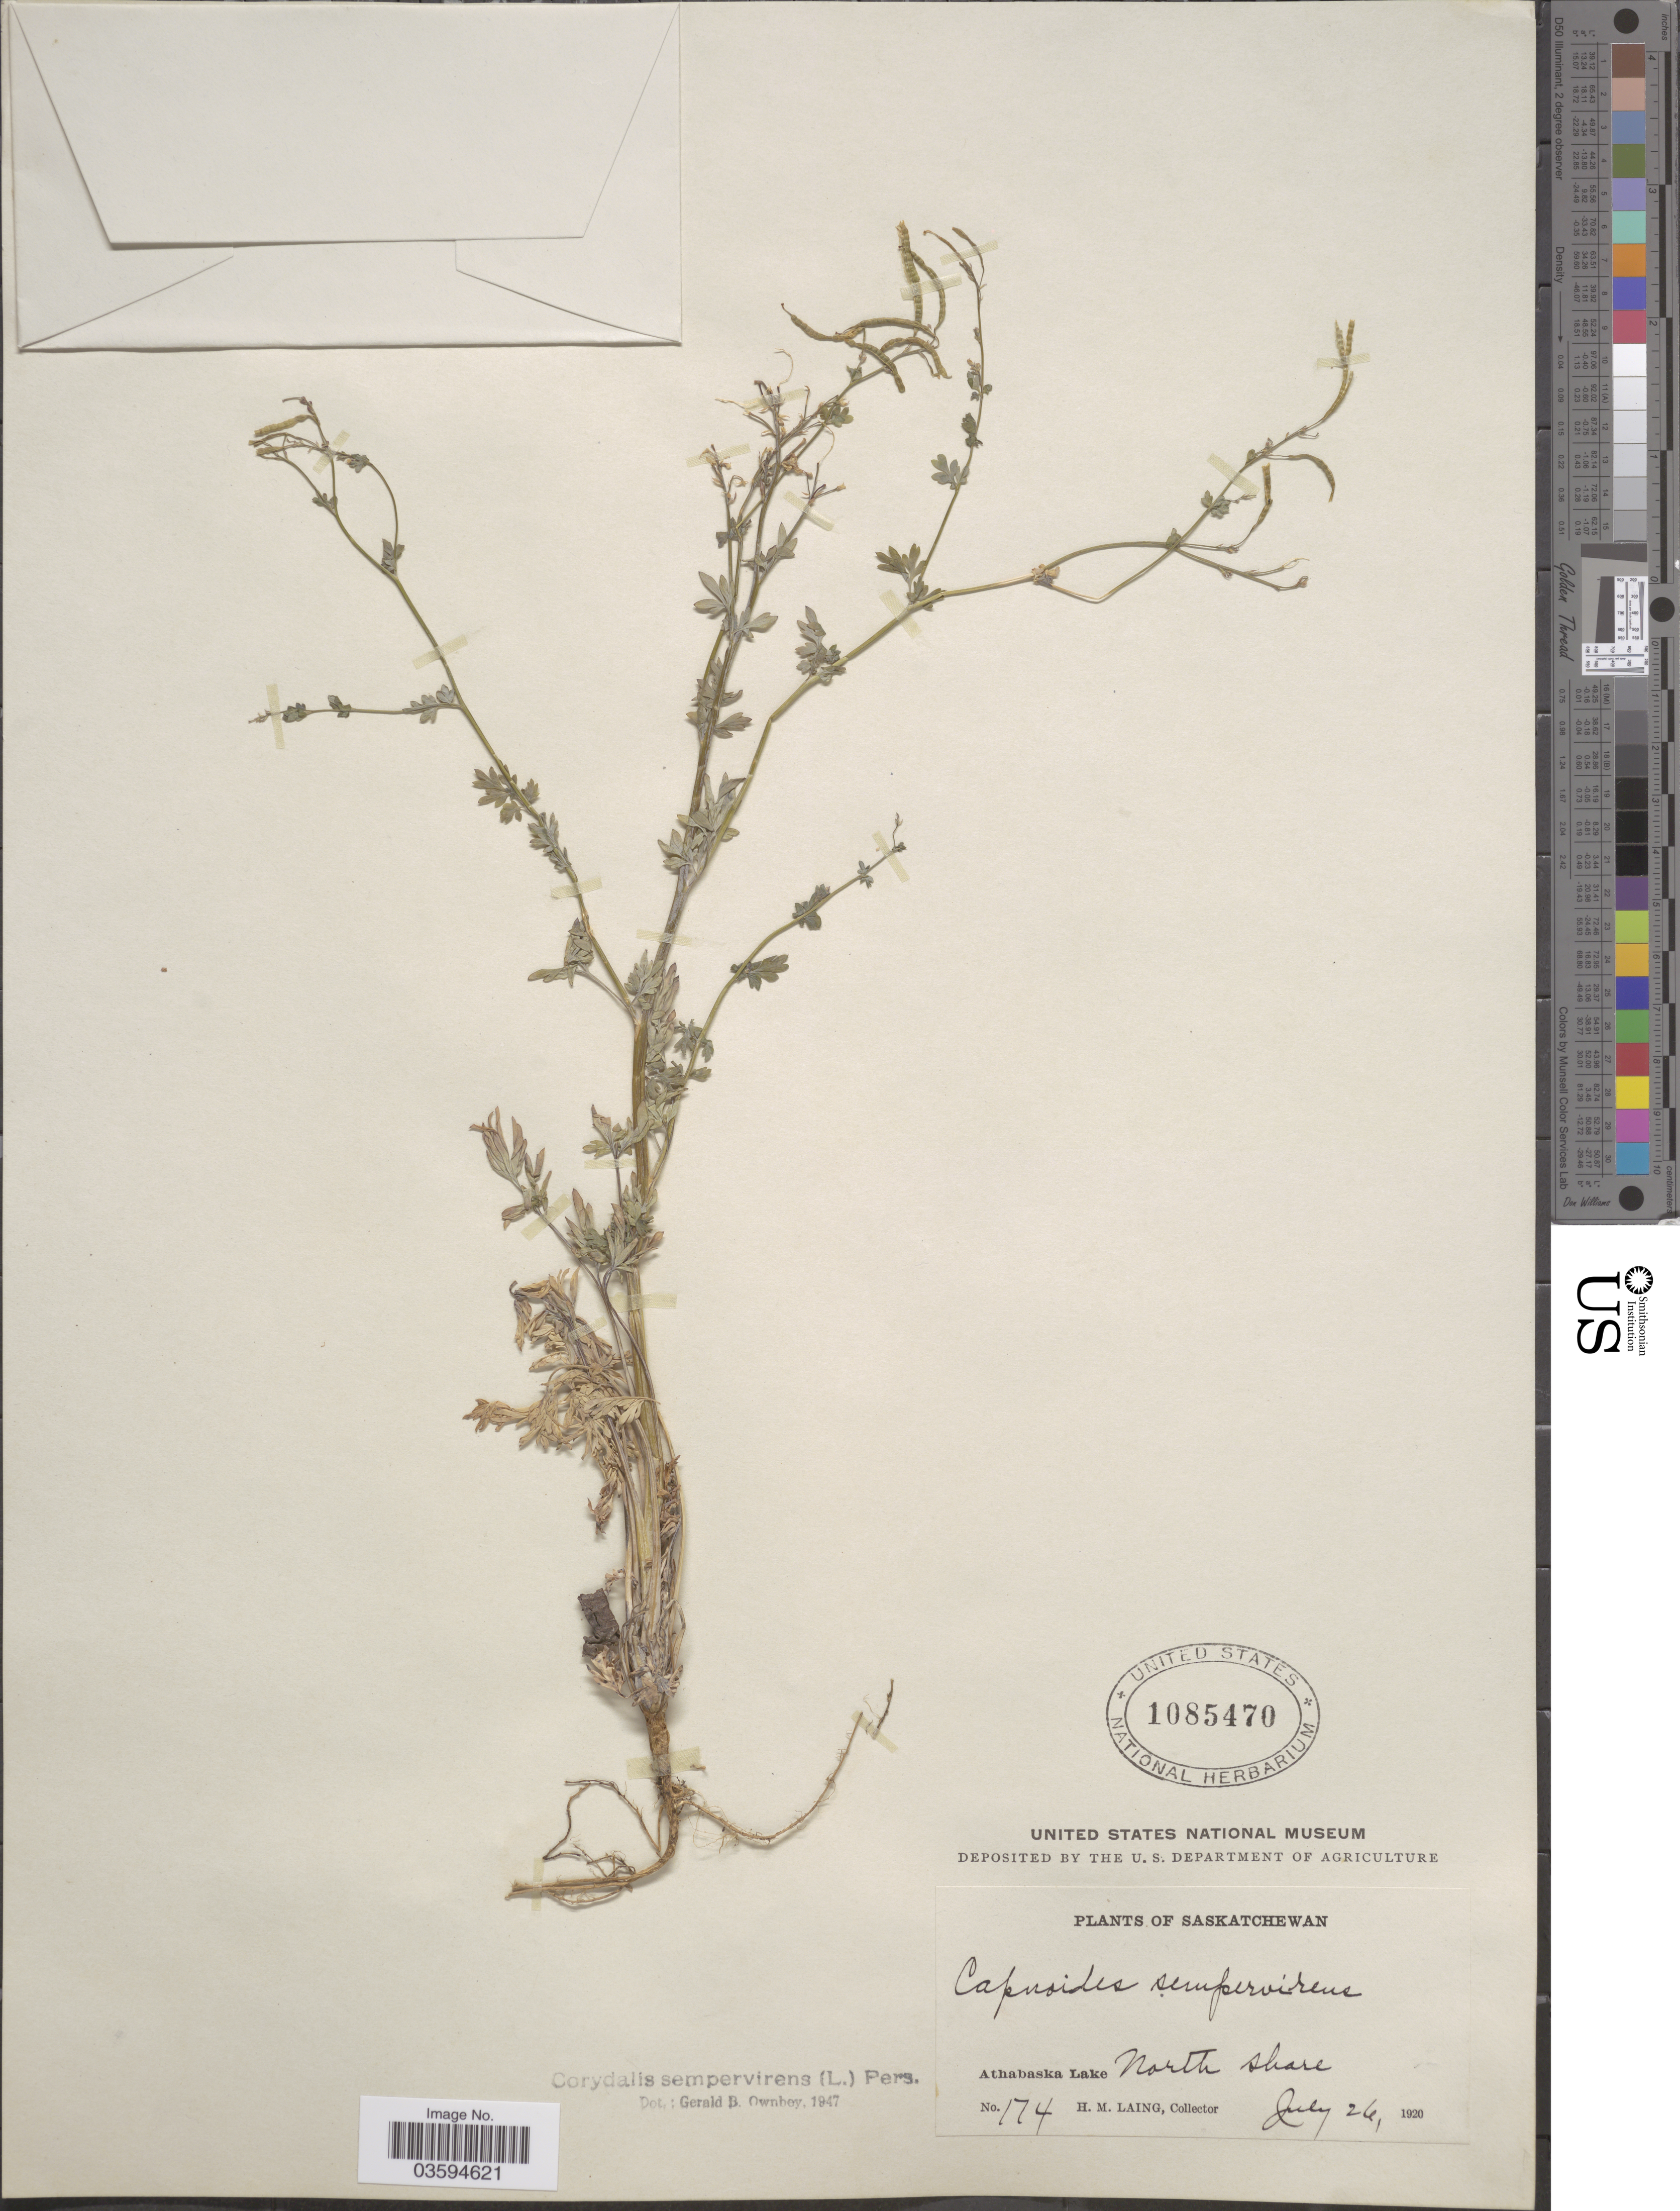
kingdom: Plantae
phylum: Tracheophyta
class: Magnoliopsida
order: Ranunculales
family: Papaveraceae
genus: Capnoides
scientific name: Capnoides sempervirens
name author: (L.) Borkh.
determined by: Strong, M. T., (US), Smithsonian Institution - National Museum of Natural History (UNITED STATES)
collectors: H. Laing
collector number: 174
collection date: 1920-07-26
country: Canada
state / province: Saskatchewan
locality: Athabaska Lake, North Shore.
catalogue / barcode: US 1085470